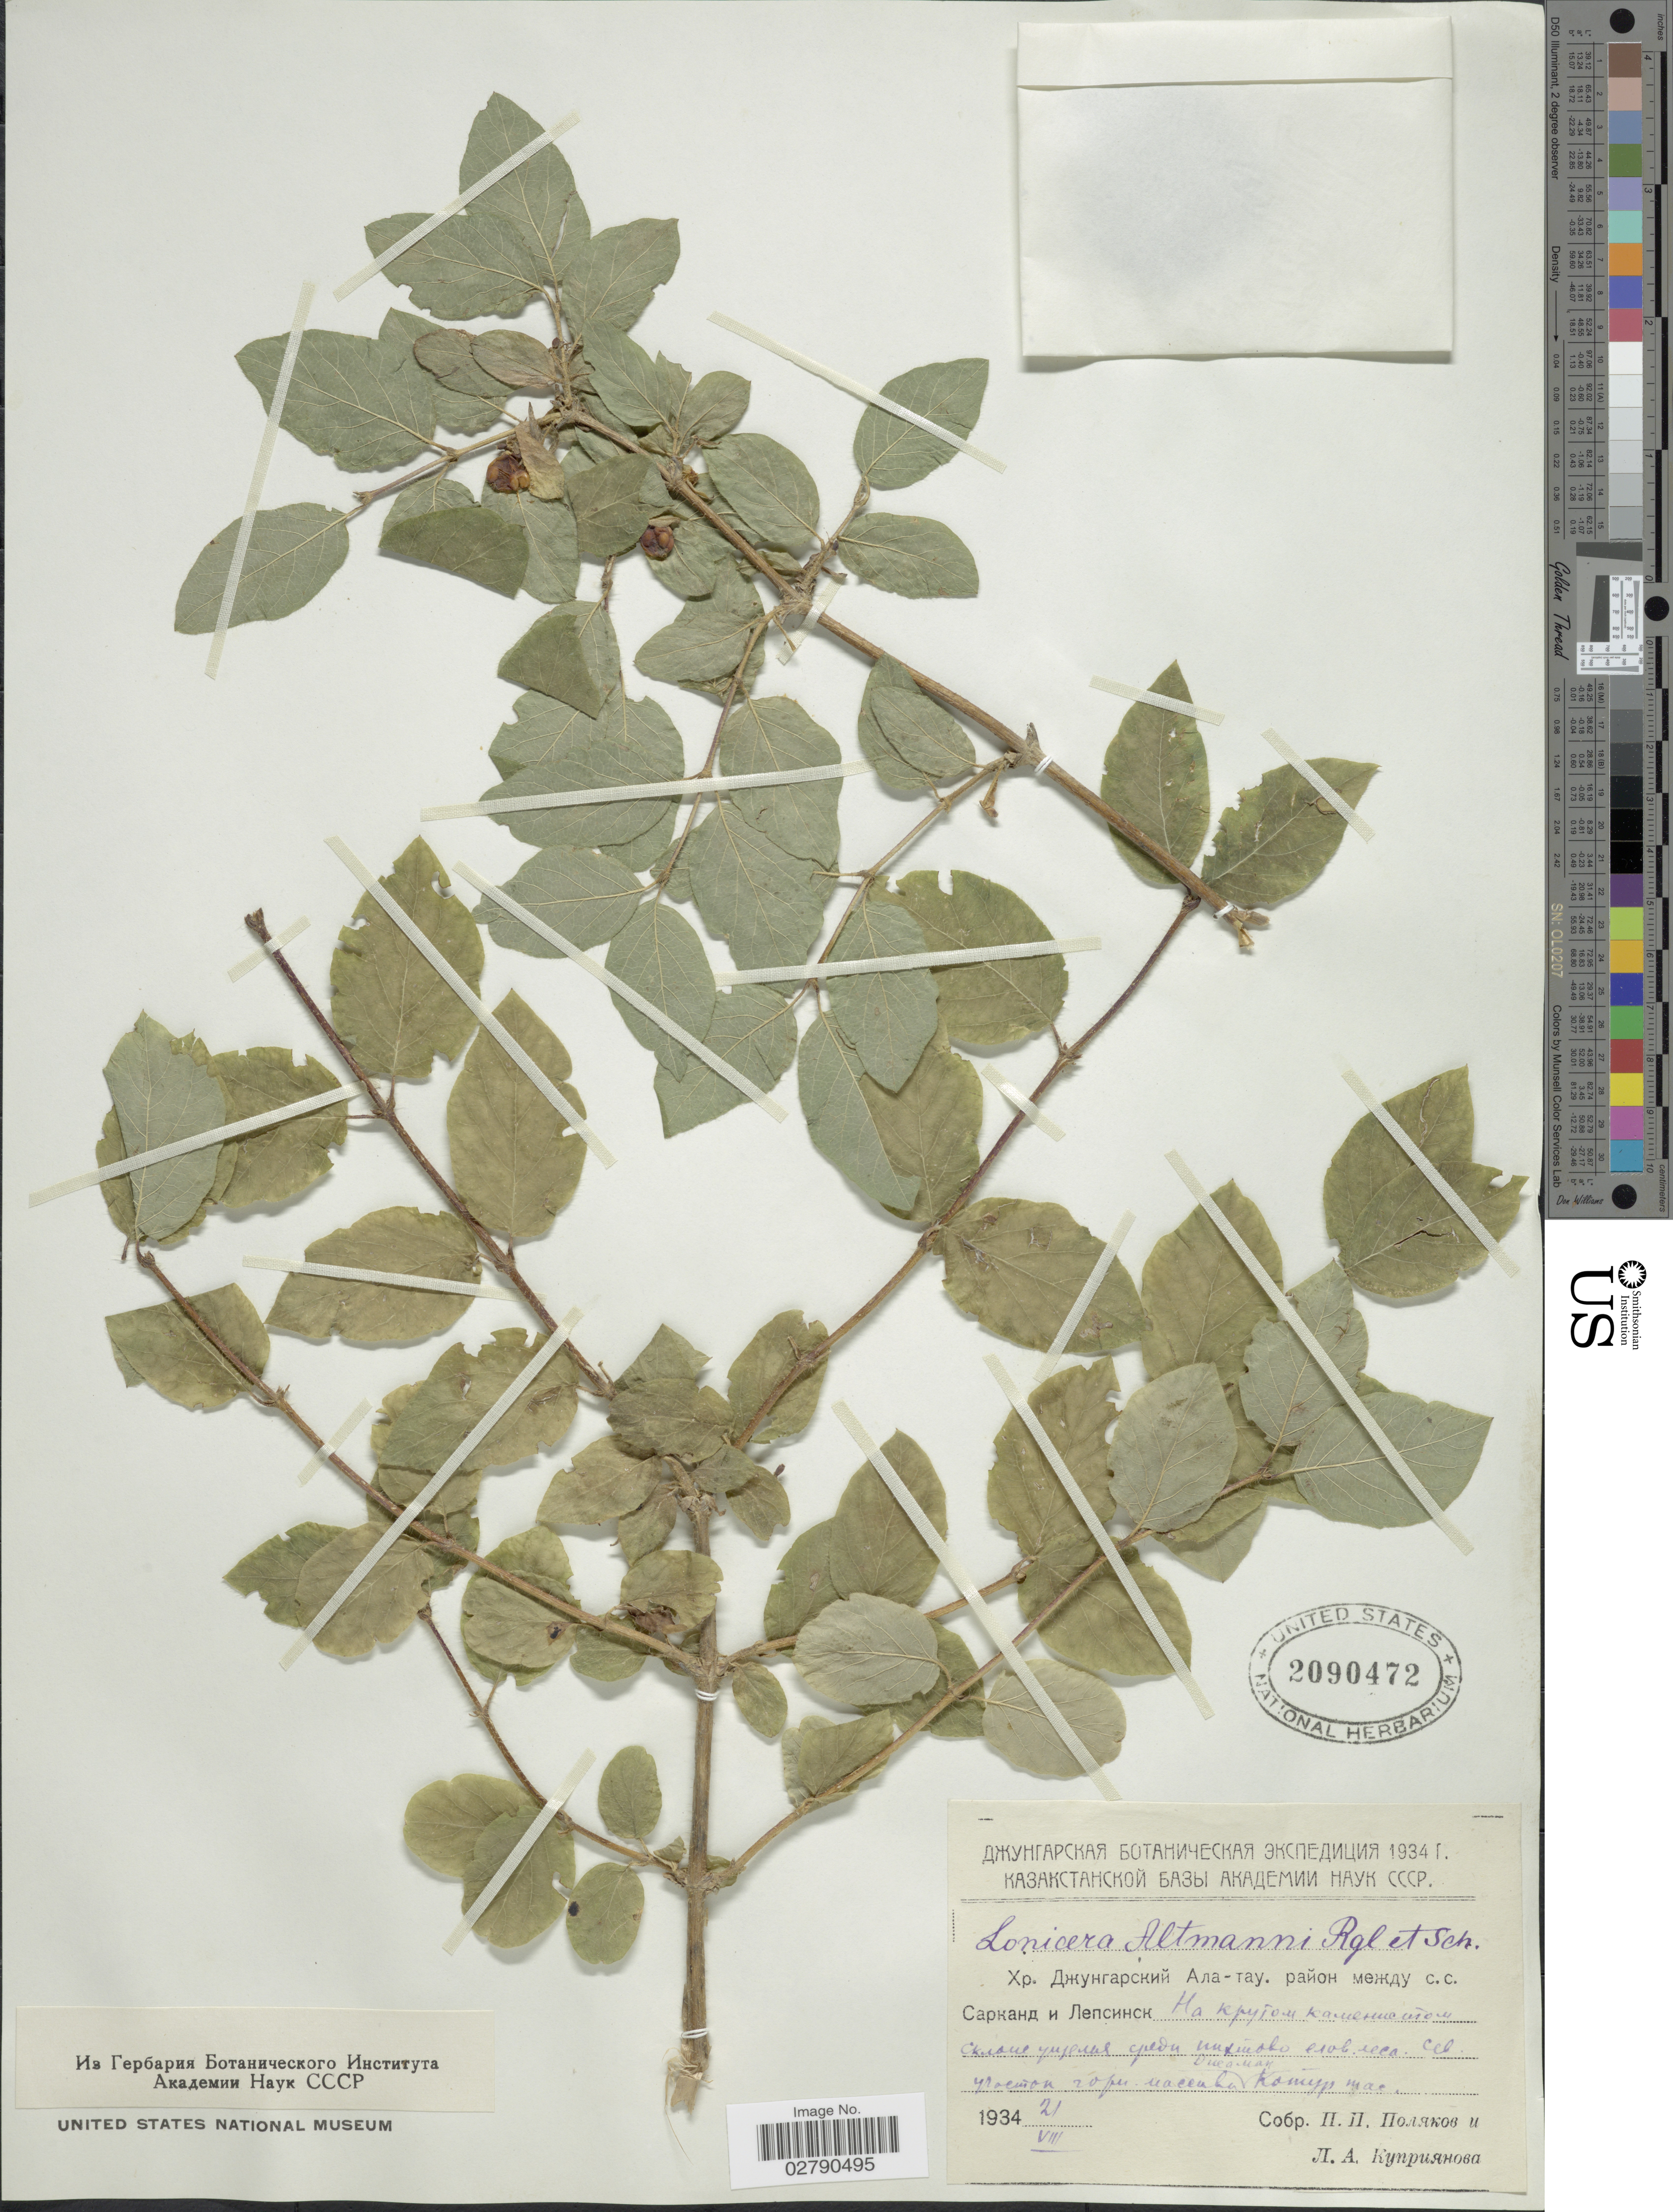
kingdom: Plantae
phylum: Tracheophyta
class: Magnoliopsida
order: Dipsacales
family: Caprifoliaceae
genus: Lonicera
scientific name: Lonicera altmannii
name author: Regel & Schmalh.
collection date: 1934-08-21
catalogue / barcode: US 2090472